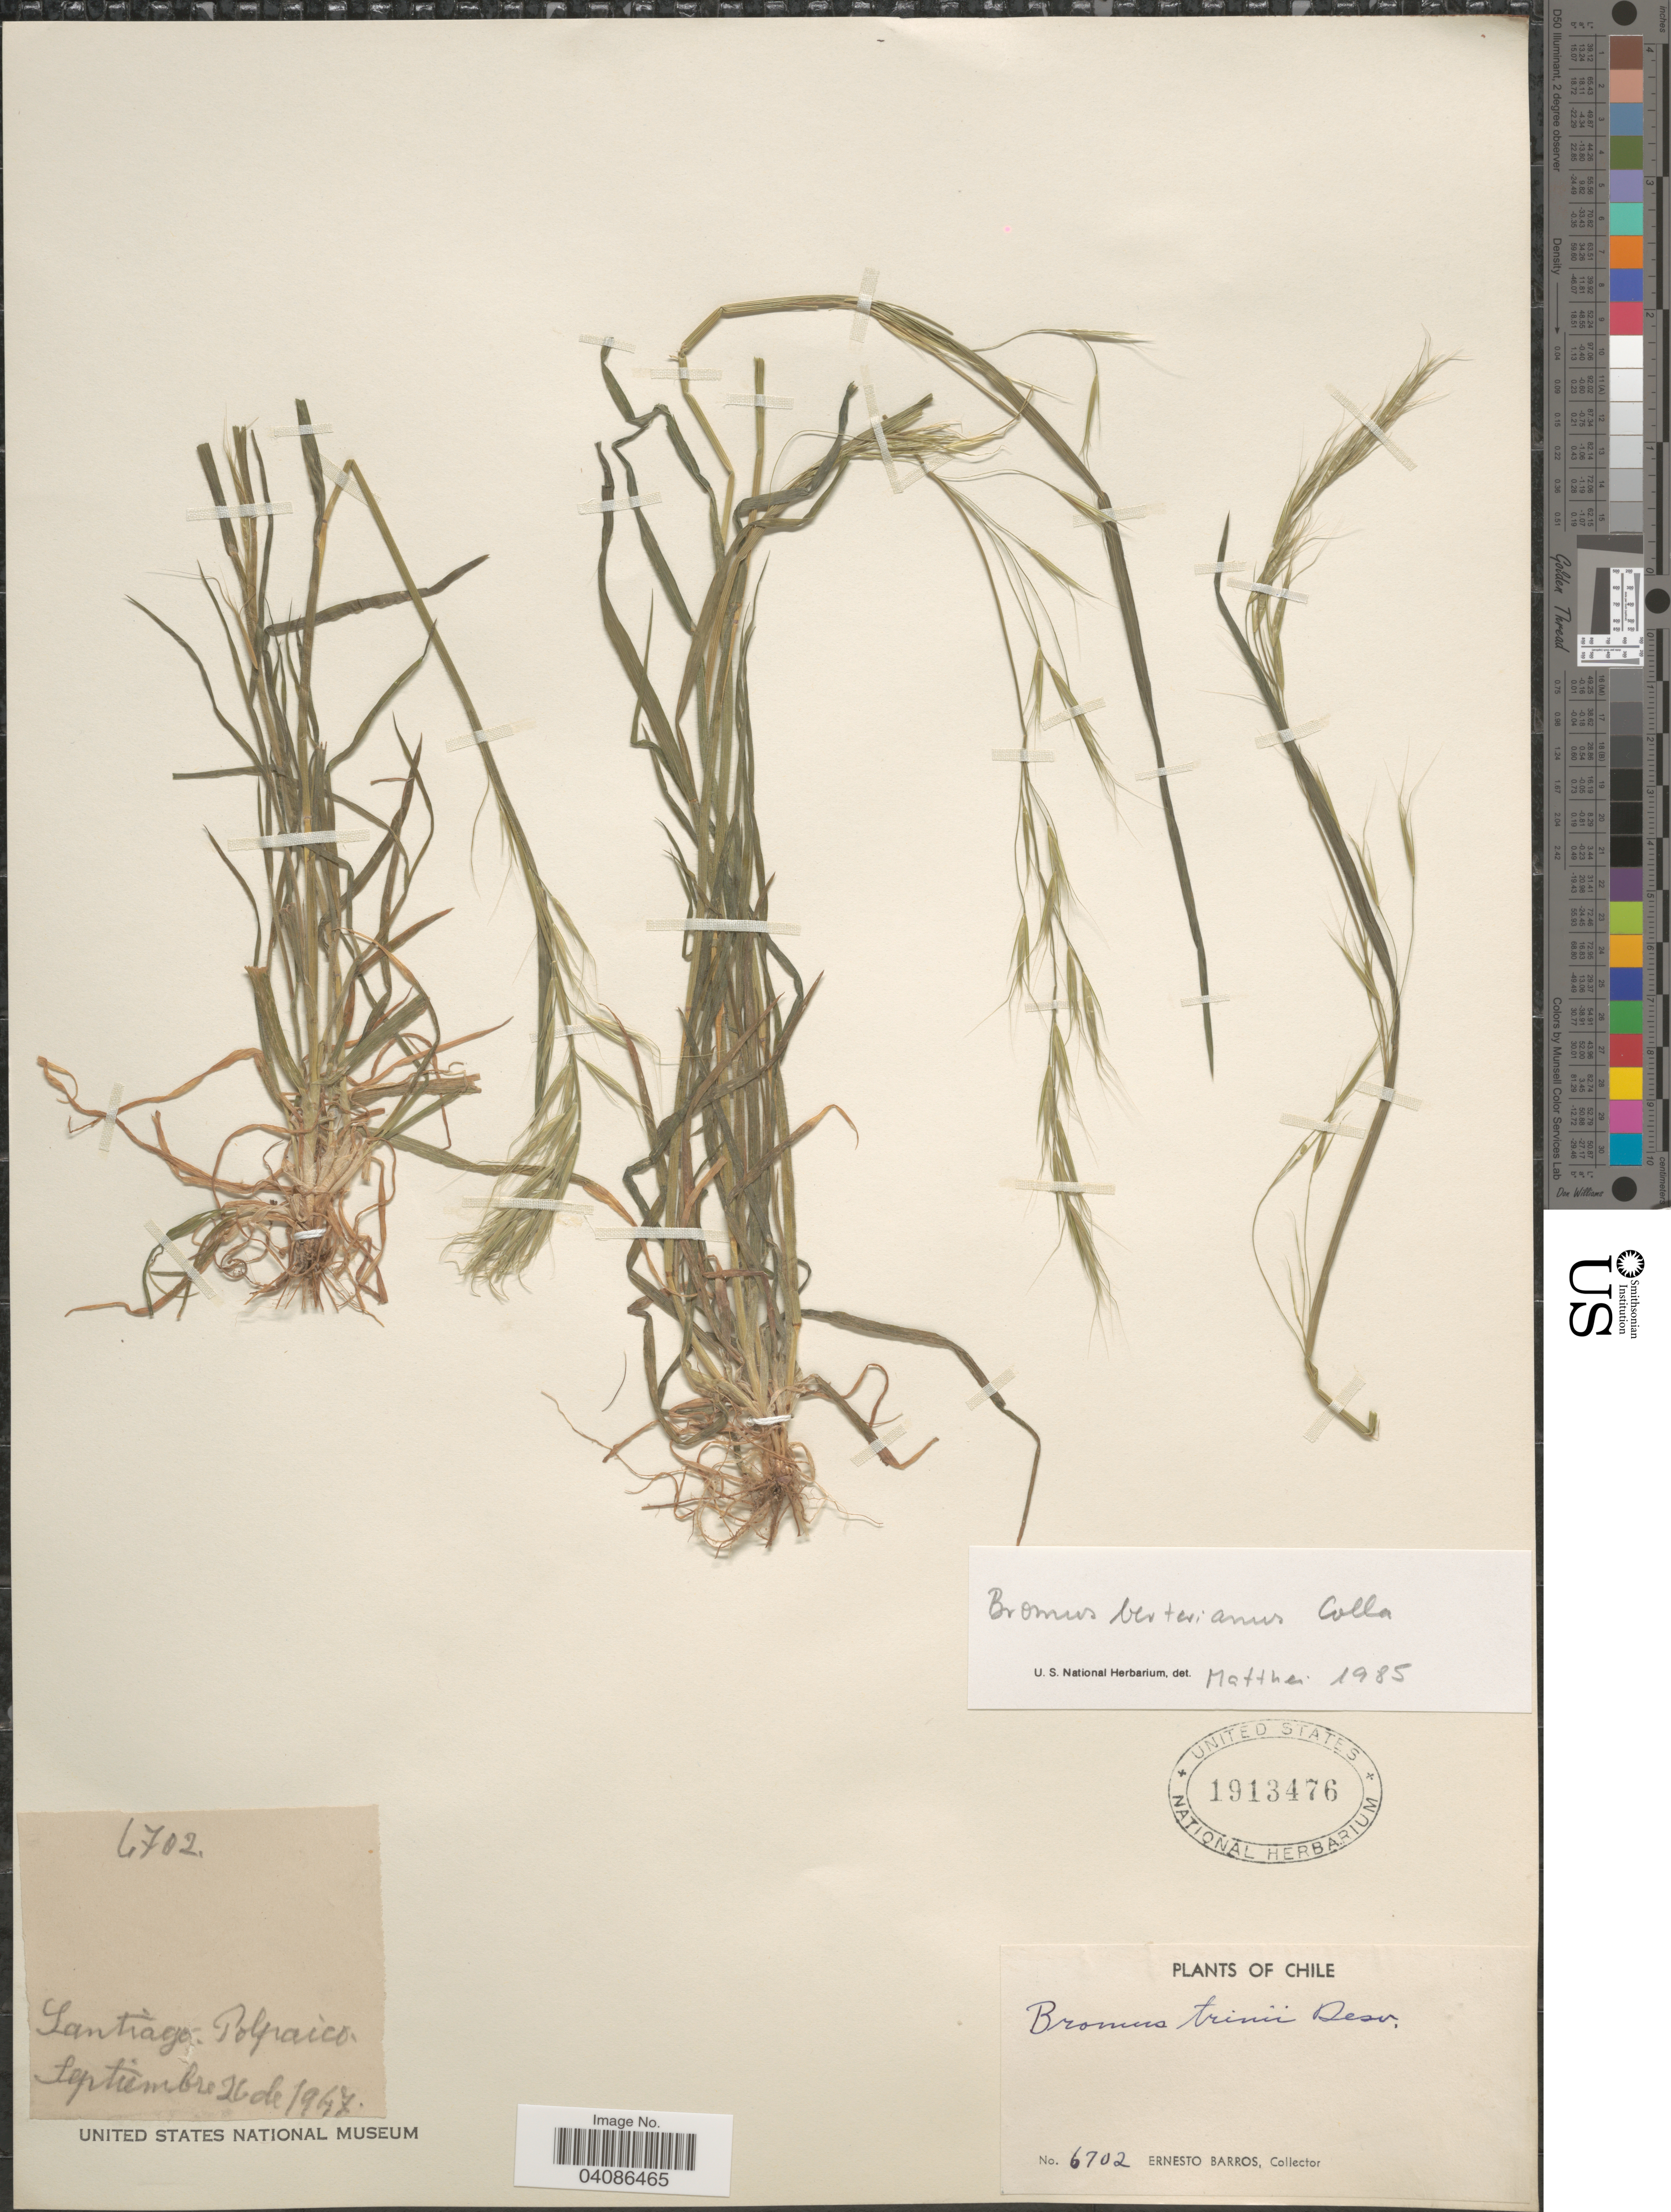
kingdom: Plantae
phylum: Tracheophyta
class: Liliopsida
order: Poales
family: Poaceae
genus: Bromus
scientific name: Bromus berteroanus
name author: Colla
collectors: E. Barros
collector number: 6702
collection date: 1947-09-26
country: Chile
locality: Santiago. Polpaico.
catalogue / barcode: US 1913476